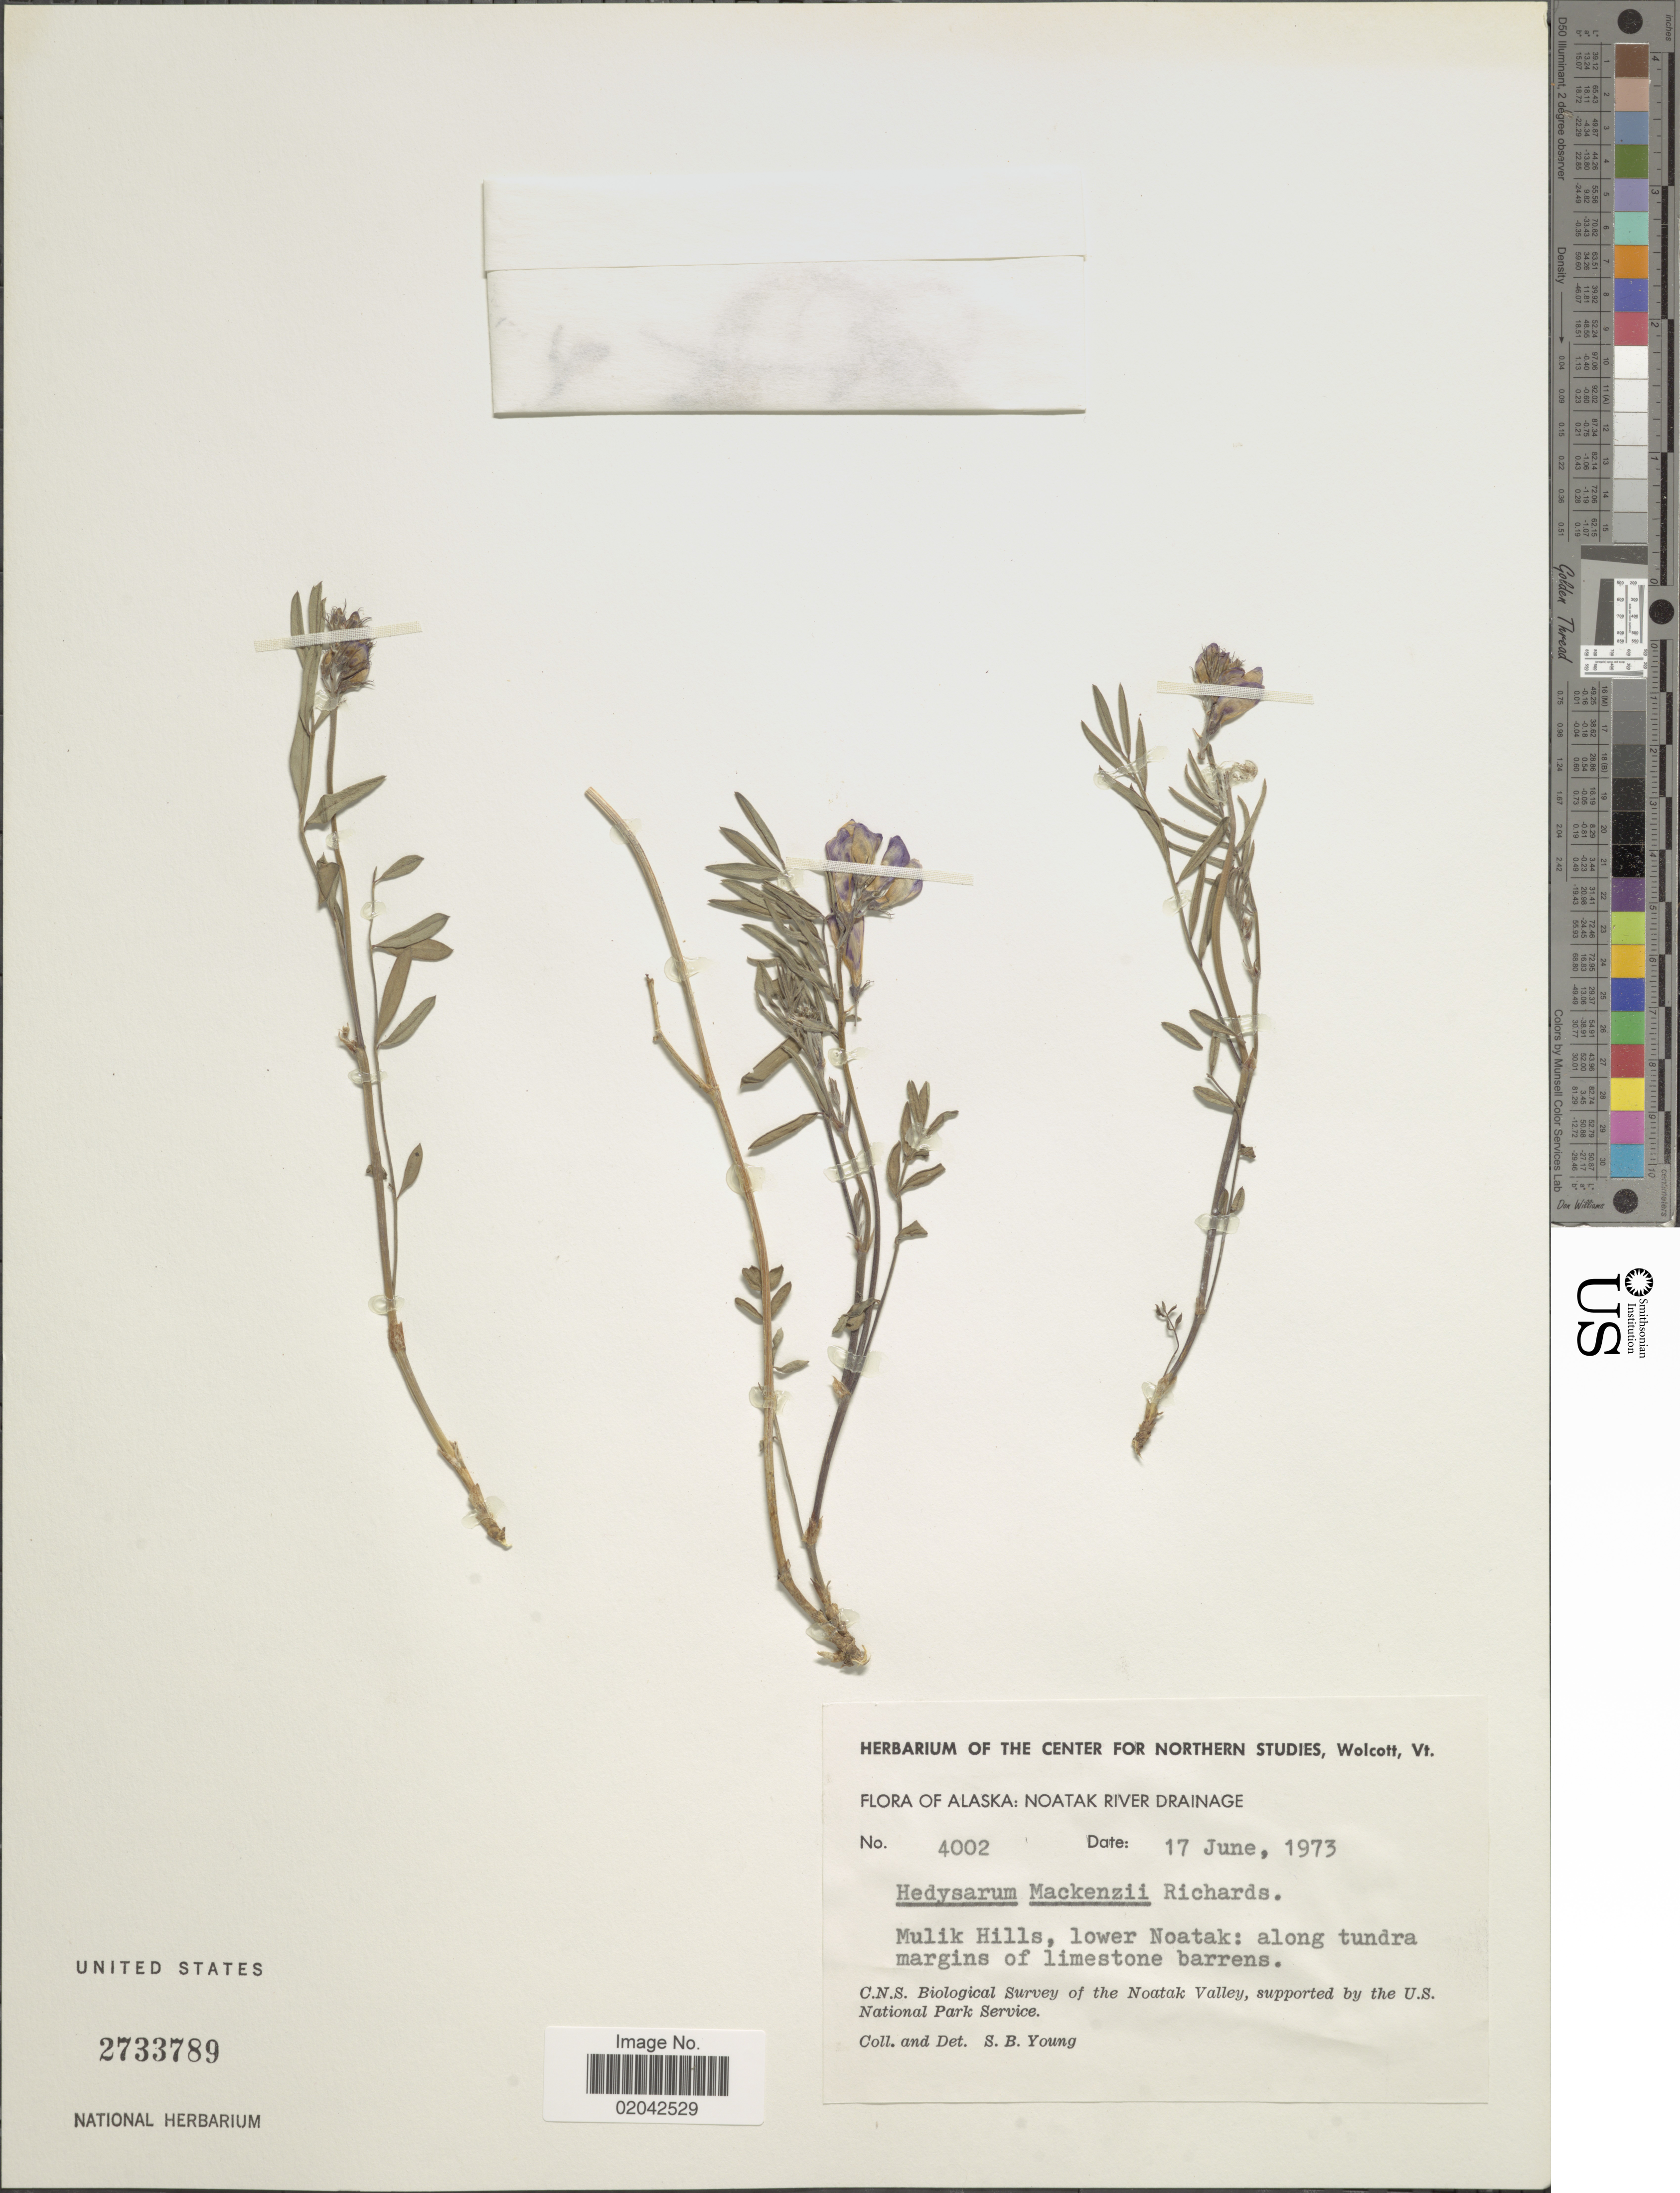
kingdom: Plantae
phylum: Tracheophyta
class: Magnoliopsida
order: Fabales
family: Fabaceae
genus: Hedysarum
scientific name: Hedysarum mackenziei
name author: Richardson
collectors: S. Young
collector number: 4002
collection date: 1973-06-17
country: United States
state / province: Alaska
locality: Noatak River Drainage, Mulik Hills, lower Noatak: along tundra margins of limestone barrens.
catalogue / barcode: US 2733789